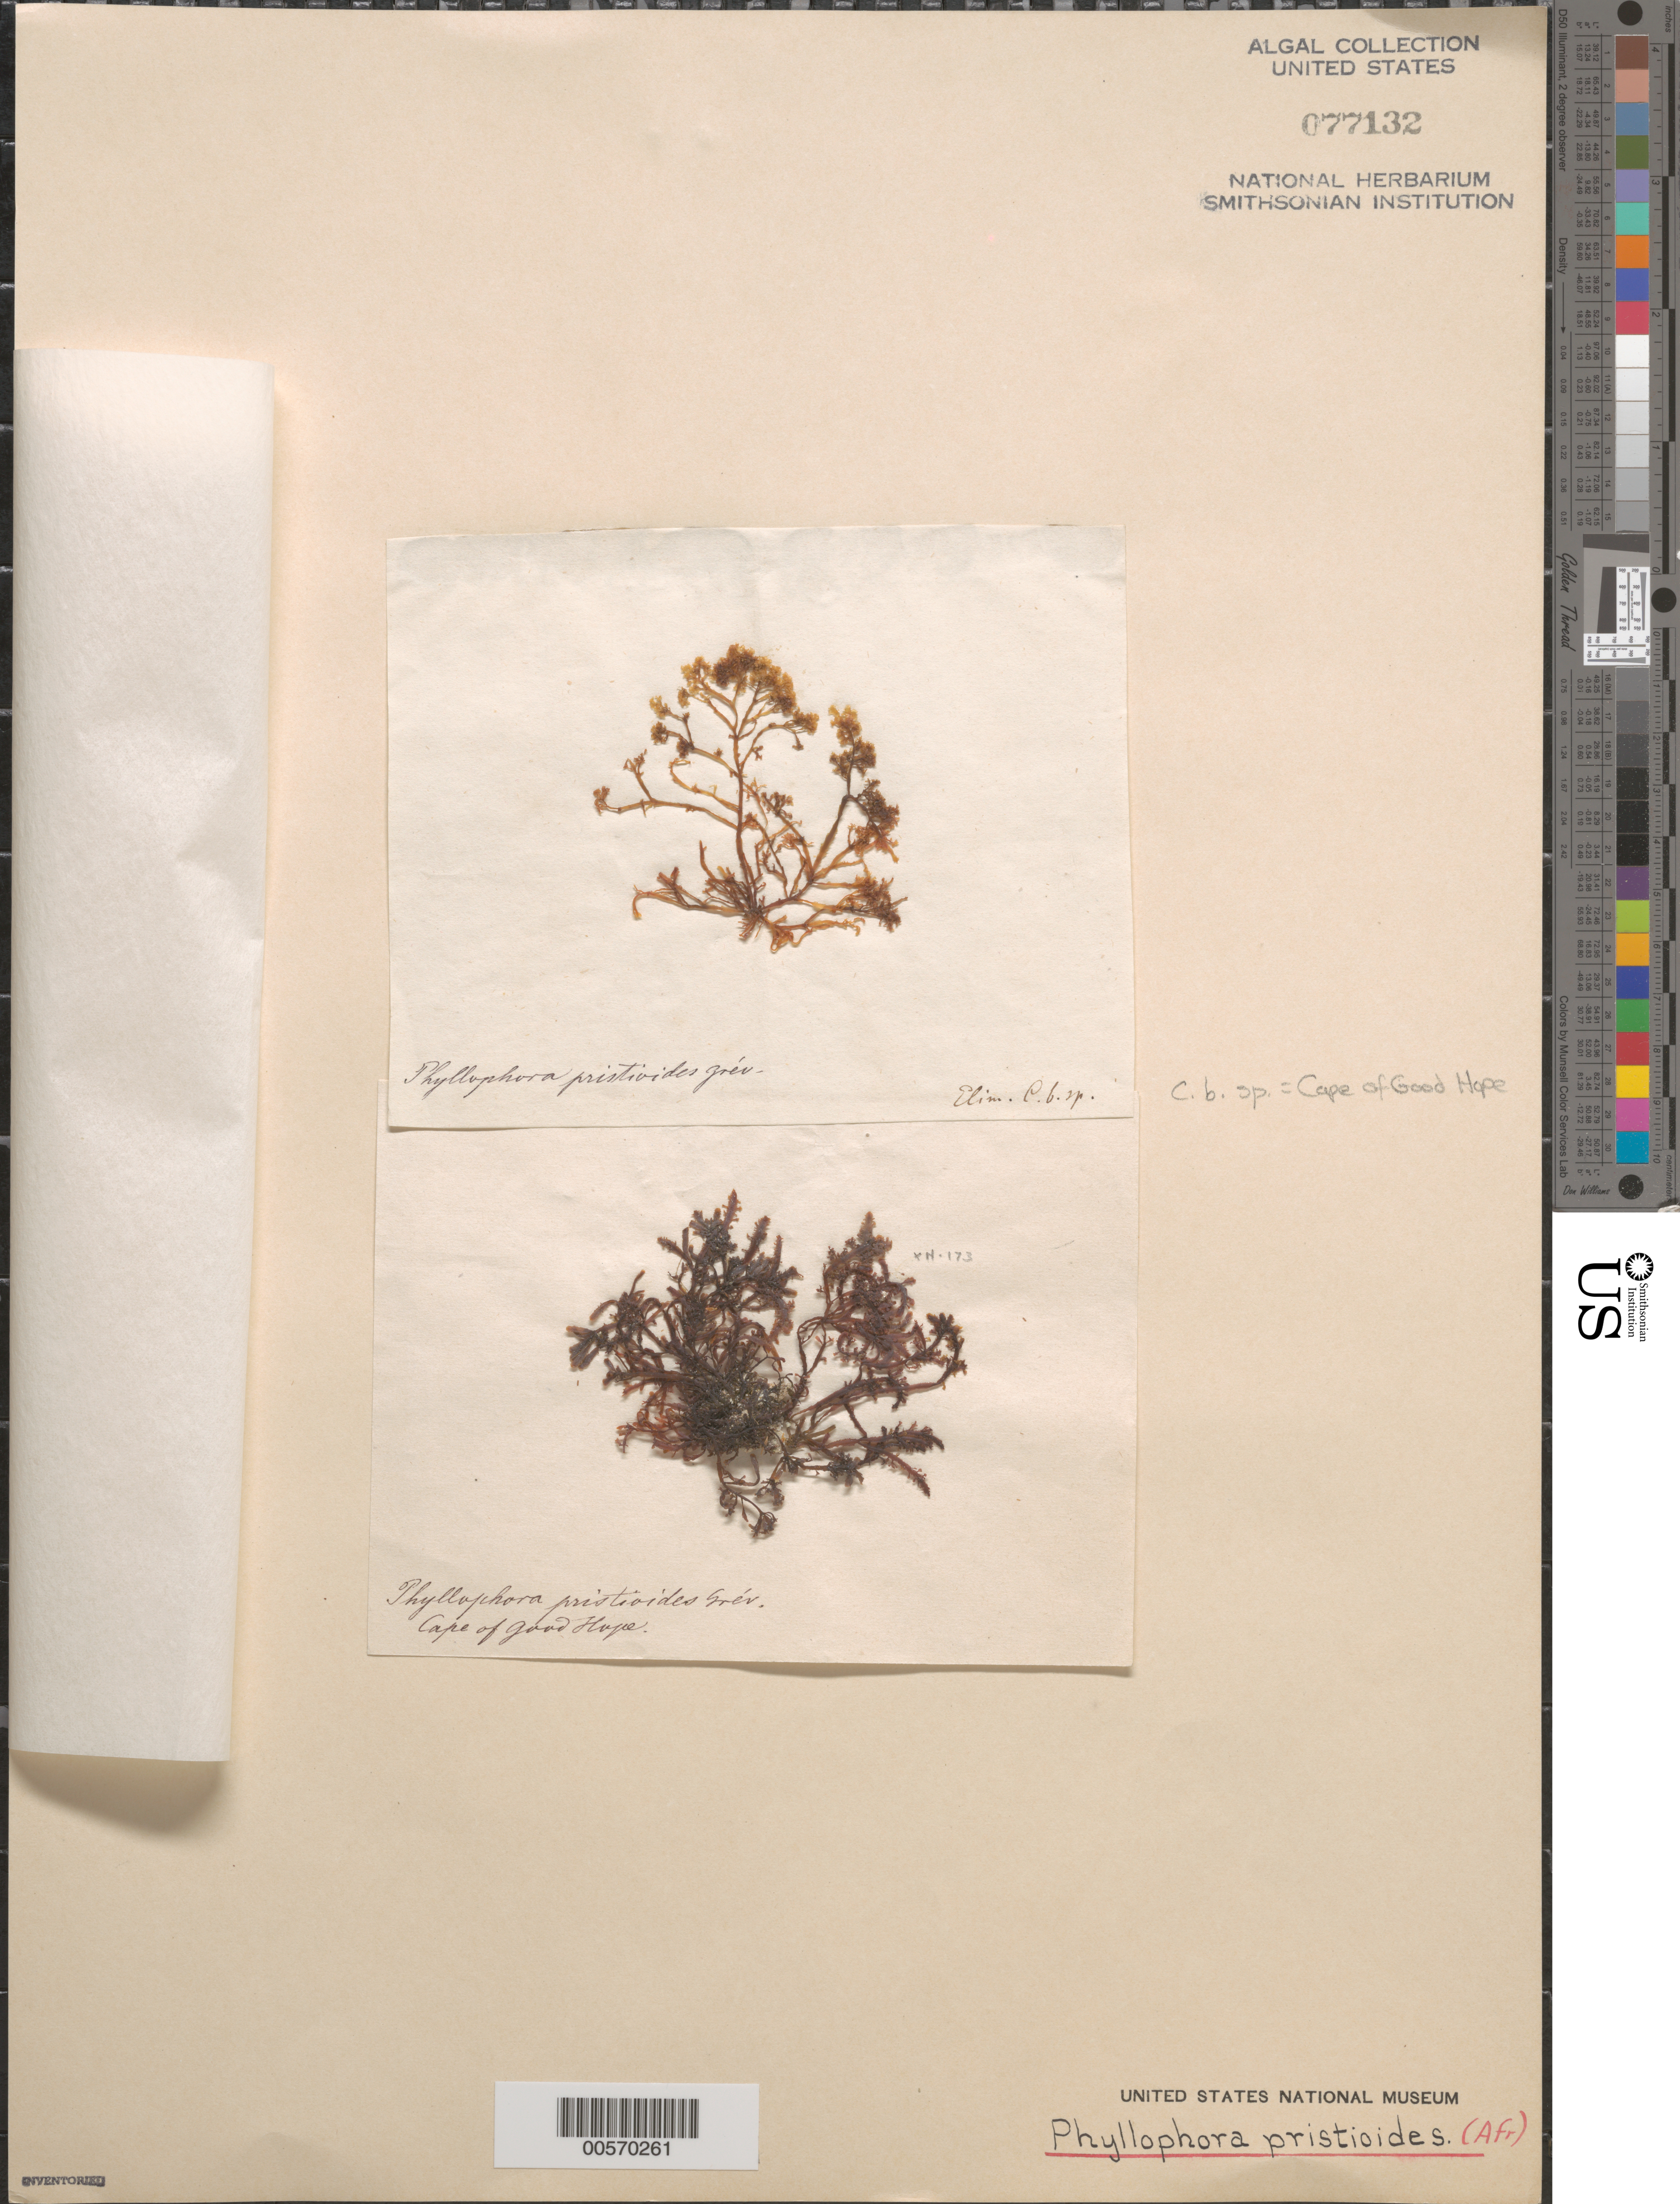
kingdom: Plantae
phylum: Rhodophyta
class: Florideophyceae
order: Gelidiales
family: Gelidiaceae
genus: Gelidium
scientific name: Gelidium pristoides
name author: (Turner) Kütz.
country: South Africa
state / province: Western Cape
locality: Cape of Good Hope (C. b. sp.)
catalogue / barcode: US 77132